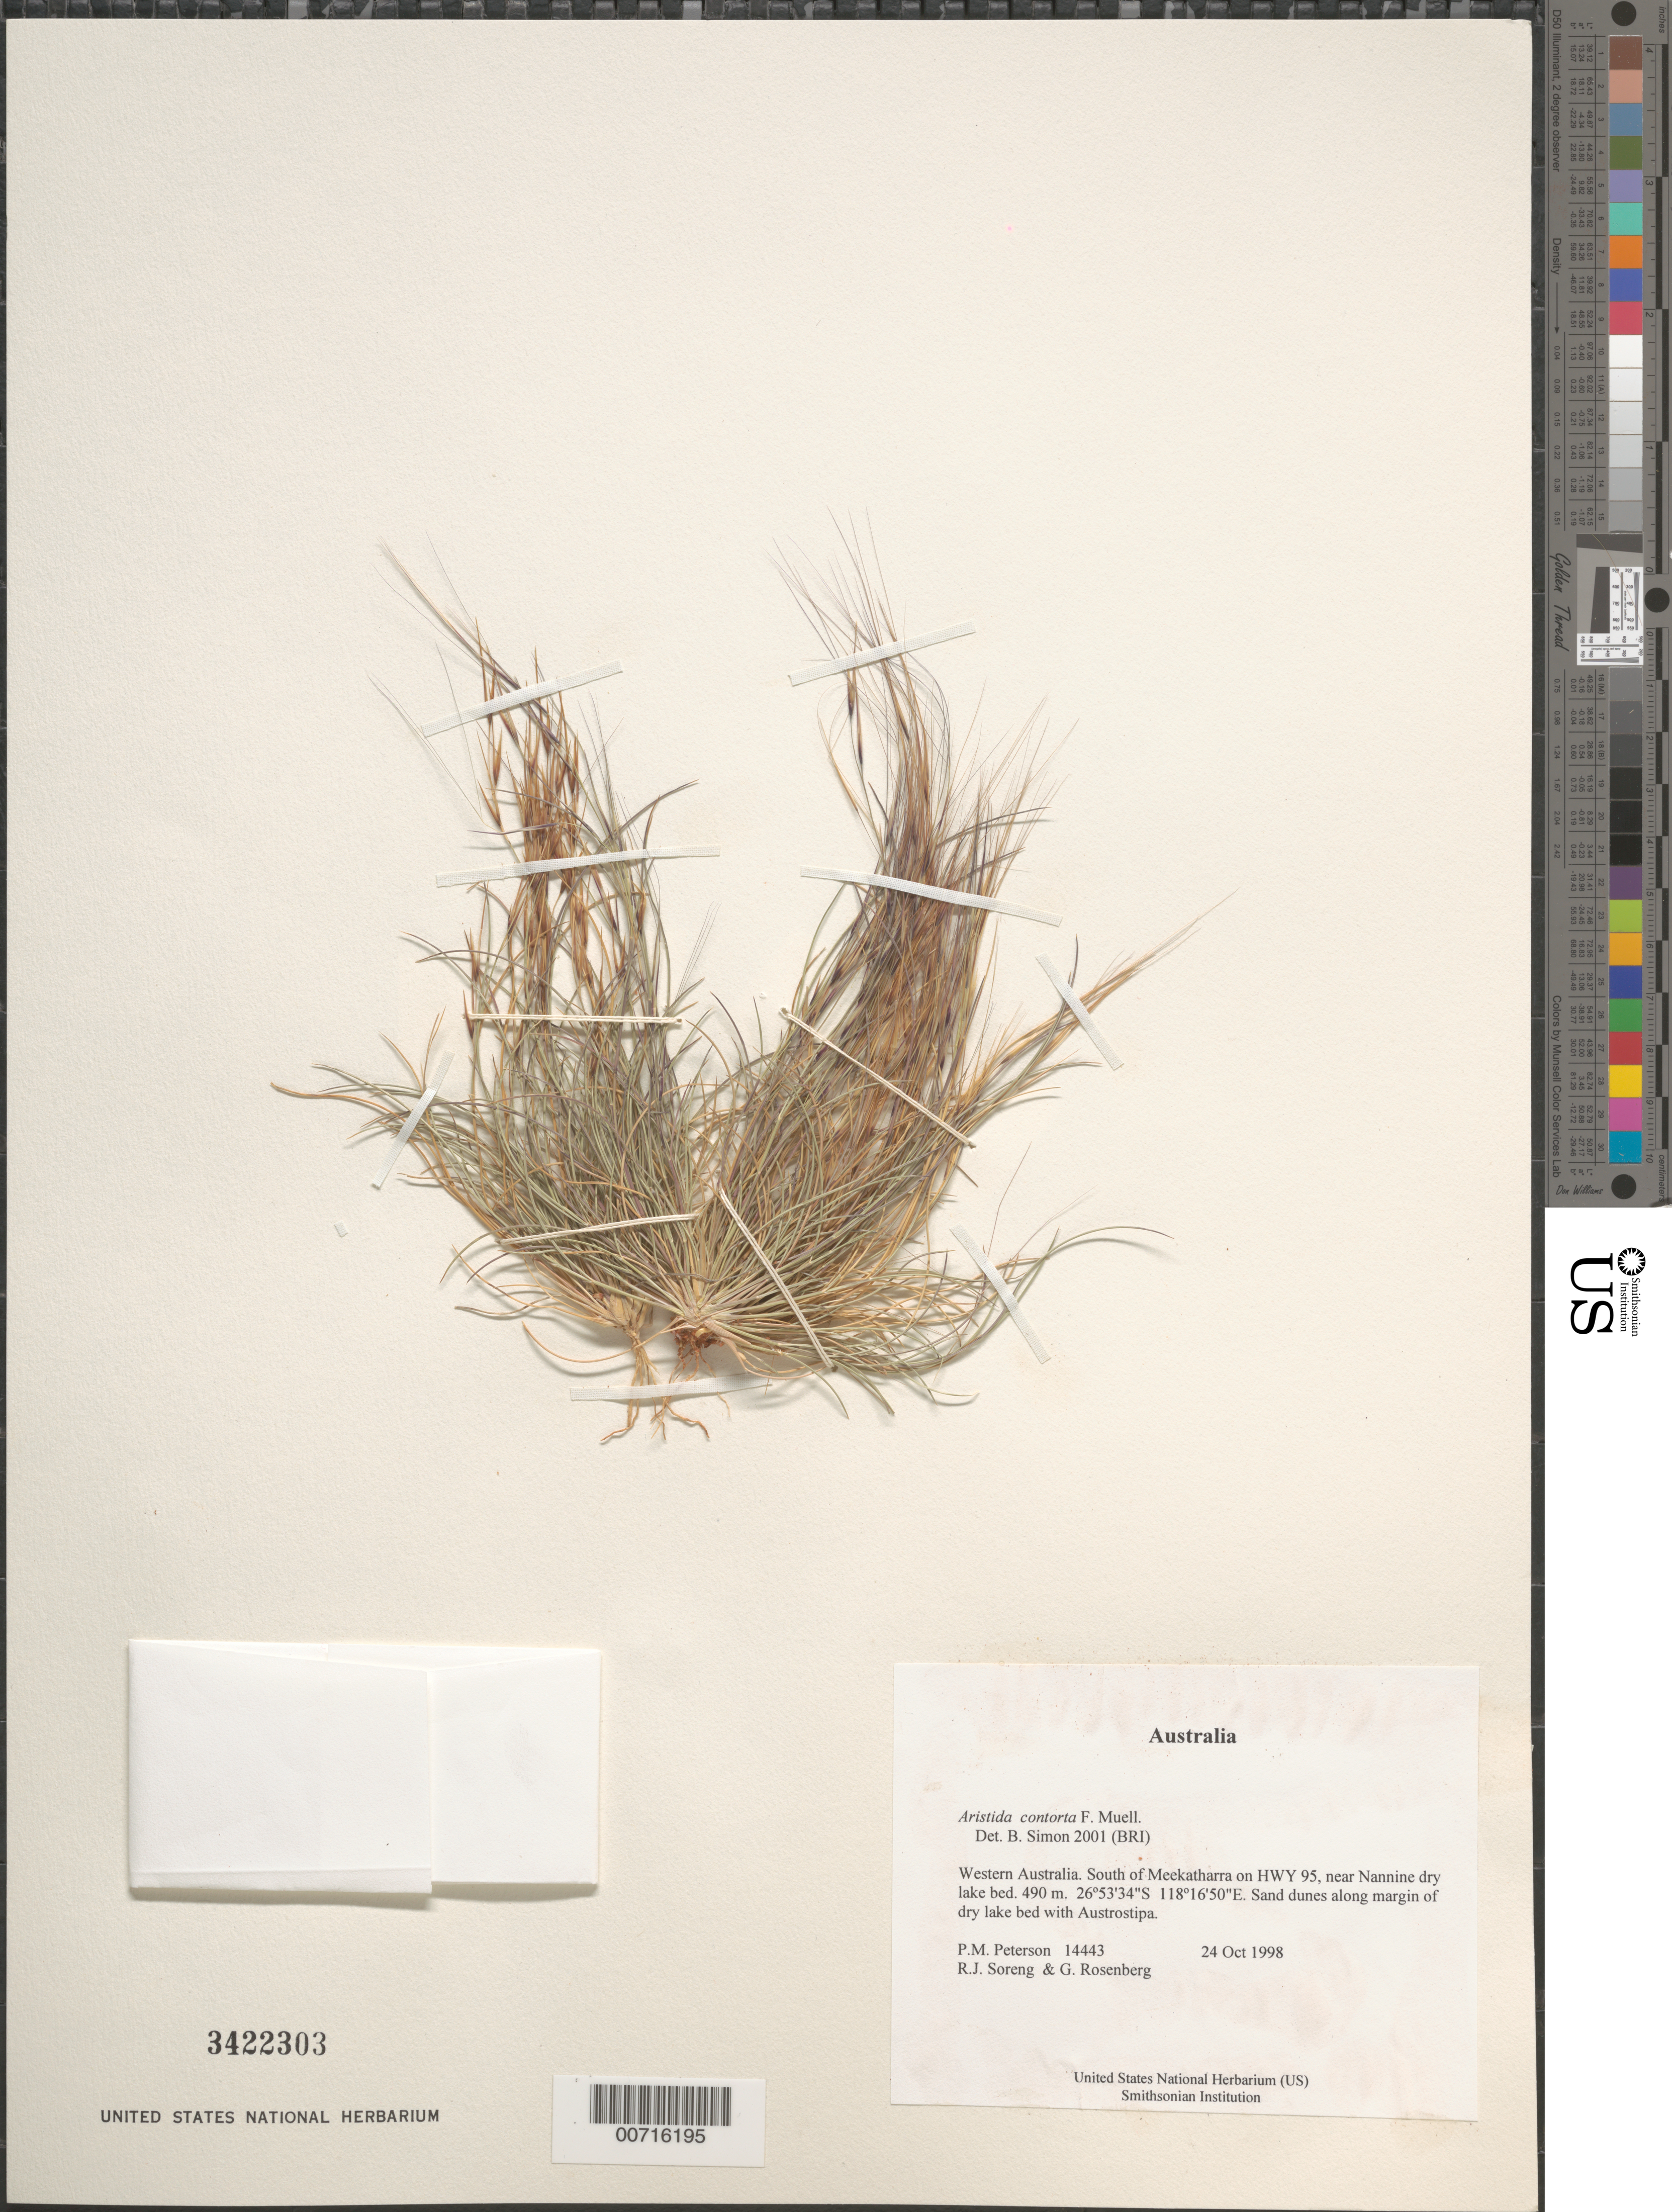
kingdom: Plantae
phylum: Tracheophyta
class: Liliopsida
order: Poales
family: Poaceae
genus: Aristida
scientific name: Aristida contorta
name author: F. Muell.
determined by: Simon, B.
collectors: P. M. Peterson, R. J. Soreng & G. Rosenberg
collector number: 14443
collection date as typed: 24 Oct 1998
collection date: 1998-10-24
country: Australia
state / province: Western Australia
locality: South of Meekatharra on HWY 95, near Nannine dry lake bed.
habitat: Sand dunes along margin of dry lake bed with Austrostipa.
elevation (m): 490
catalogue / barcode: US 3422303